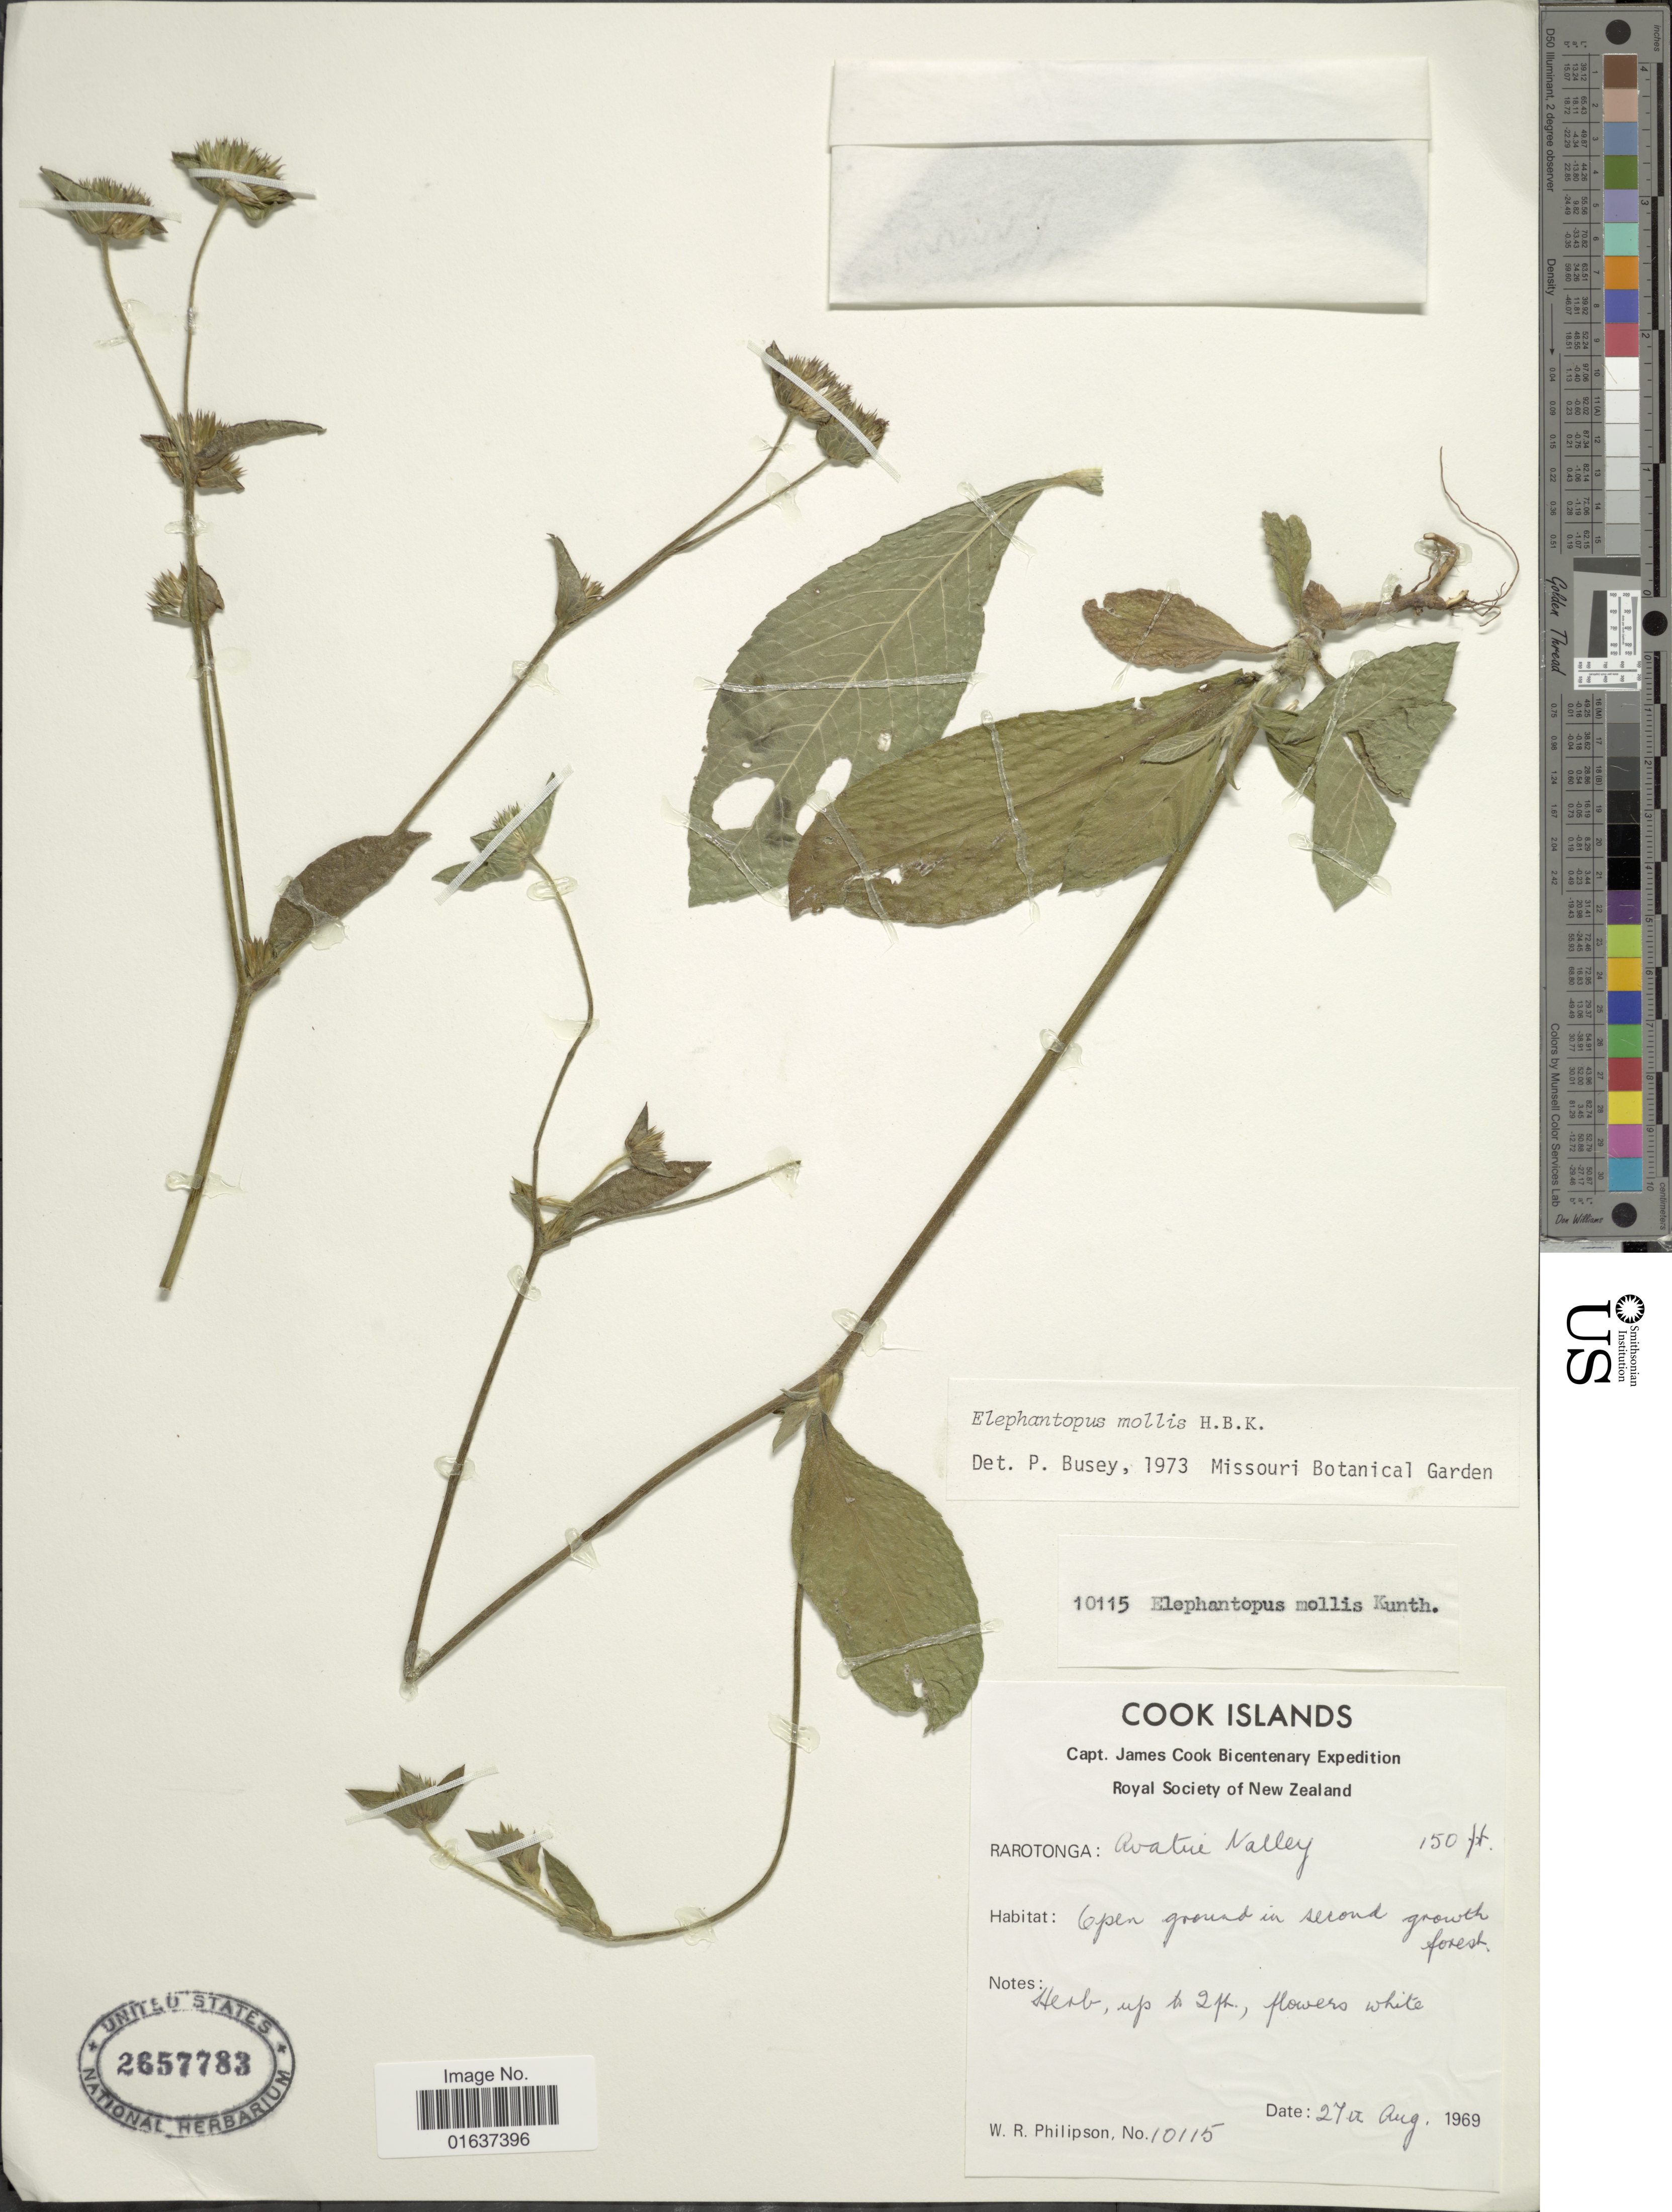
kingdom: Plantae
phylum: Tracheophyta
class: Magnoliopsida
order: Asterales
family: Asteraceae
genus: Elephantopus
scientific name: Elephantopus mollis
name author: Kunth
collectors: W. R. Philipson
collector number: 10115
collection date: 1969-08-27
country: Cook Islands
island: Rarotonga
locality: Rarotonga: Avatue Valley, open ground in second growth forest, Camp.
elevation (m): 46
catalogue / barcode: US 2657783